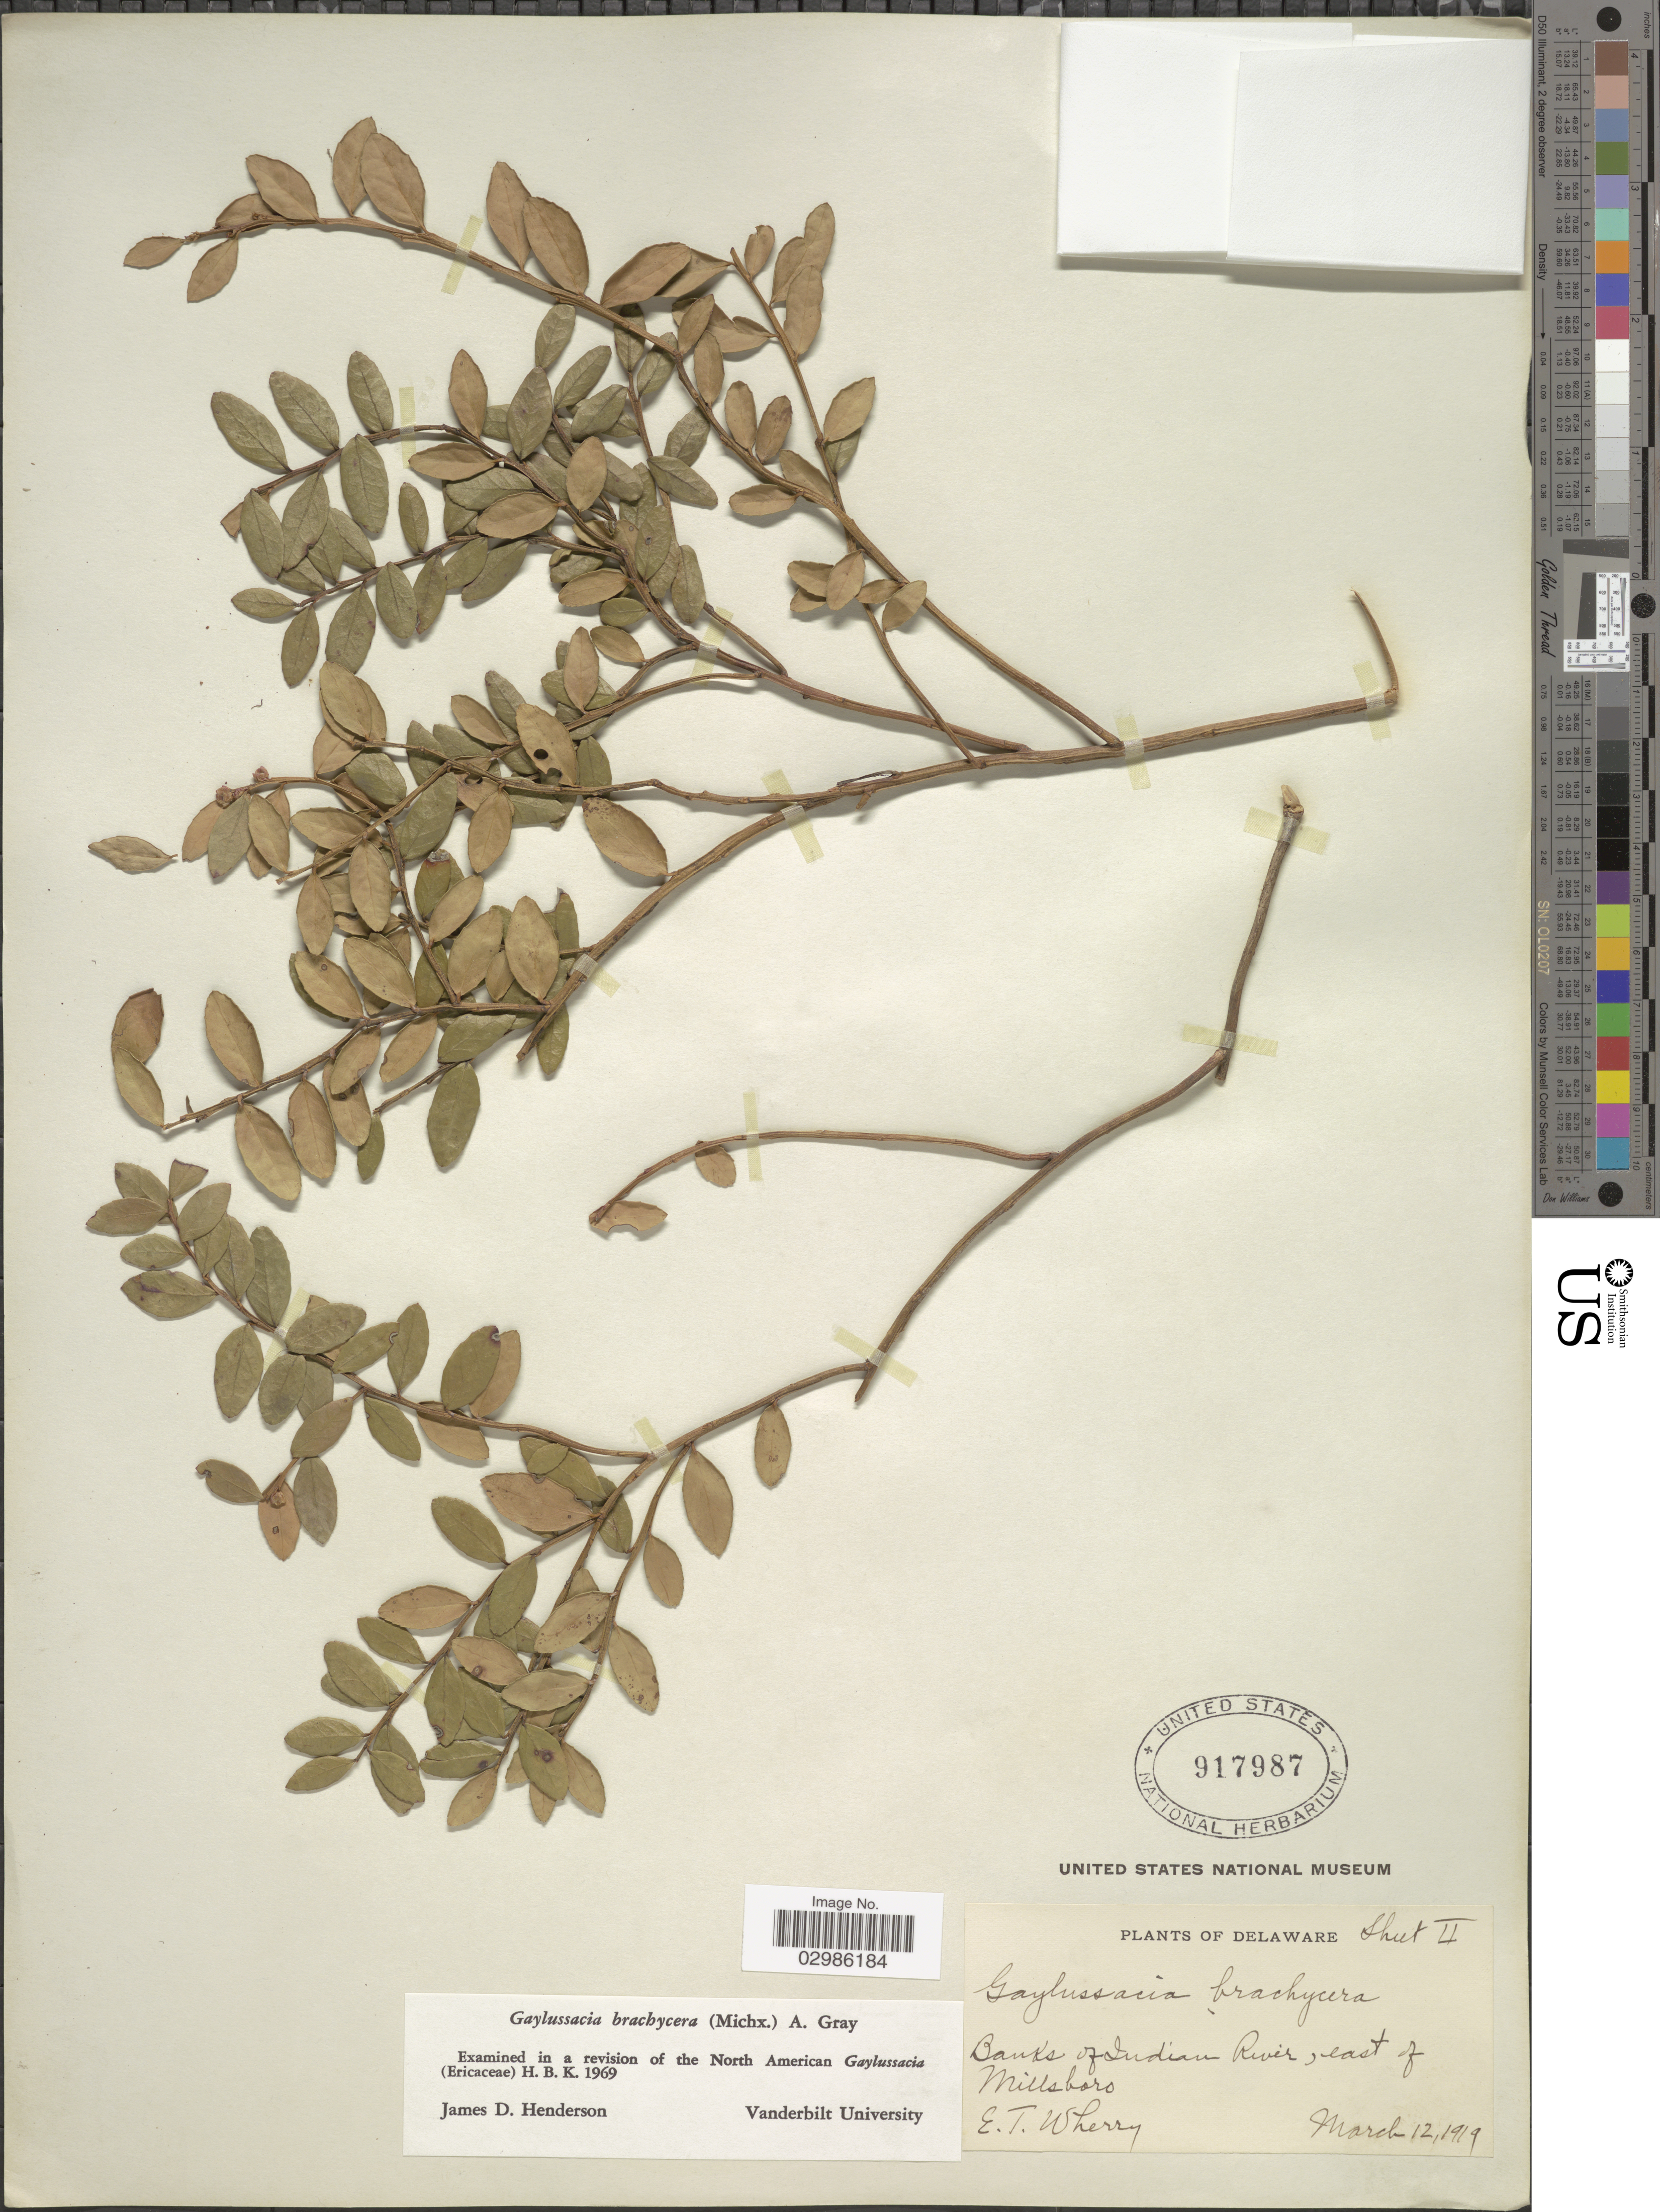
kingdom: Plantae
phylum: Tracheophyta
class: Magnoliopsida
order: Ericales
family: Ericaceae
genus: Gaylussacia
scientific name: Gaylussacia brachycera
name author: (Michx.) Torr. & A. Gray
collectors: E. T. Wherry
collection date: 1919-03-12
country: United States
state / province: Delaware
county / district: Sussex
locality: Banks of Indian River, east of Millsboro.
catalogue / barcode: US 917987